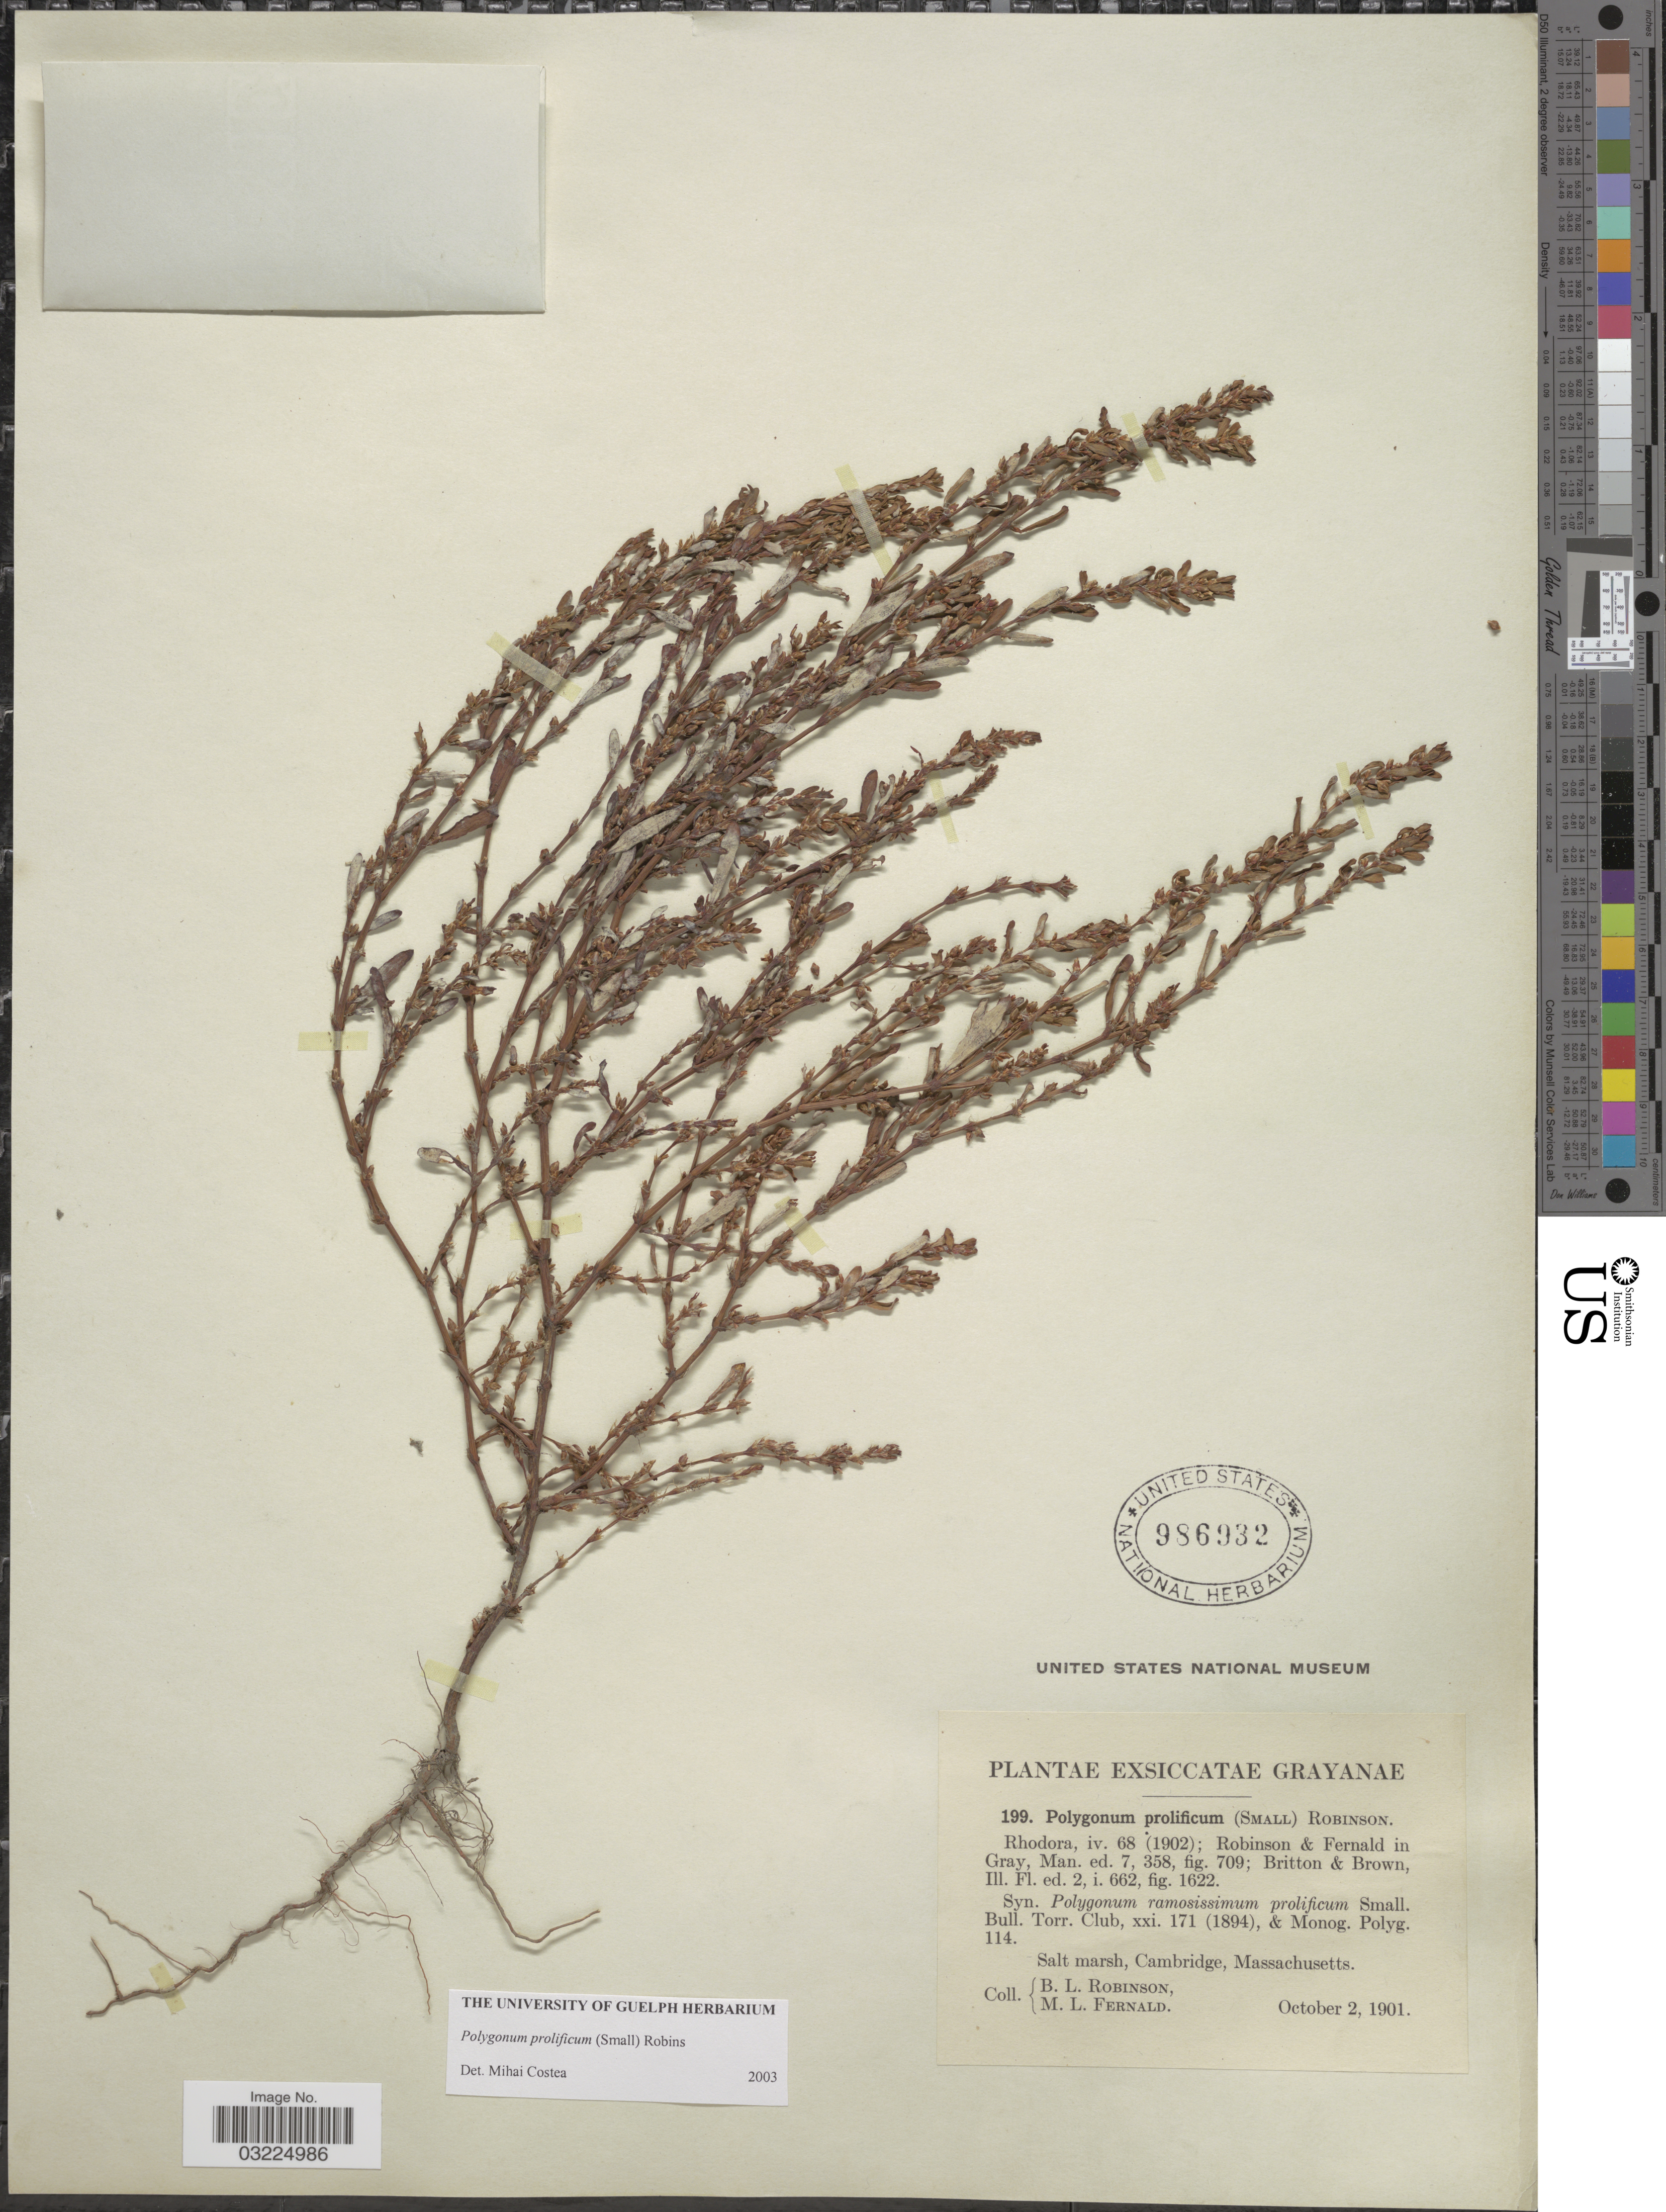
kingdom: Plantae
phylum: Tracheophyta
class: Magnoliopsida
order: Caryophyllales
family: Polygonaceae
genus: Polygonum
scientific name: Polygonum prolificum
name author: (Small) B.L. Rob.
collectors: B. L. Robinson & M. L. Fernald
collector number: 199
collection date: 1901-10-02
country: United States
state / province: Massachusetts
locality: Salt marsh, Cambridge.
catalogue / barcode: US 986932